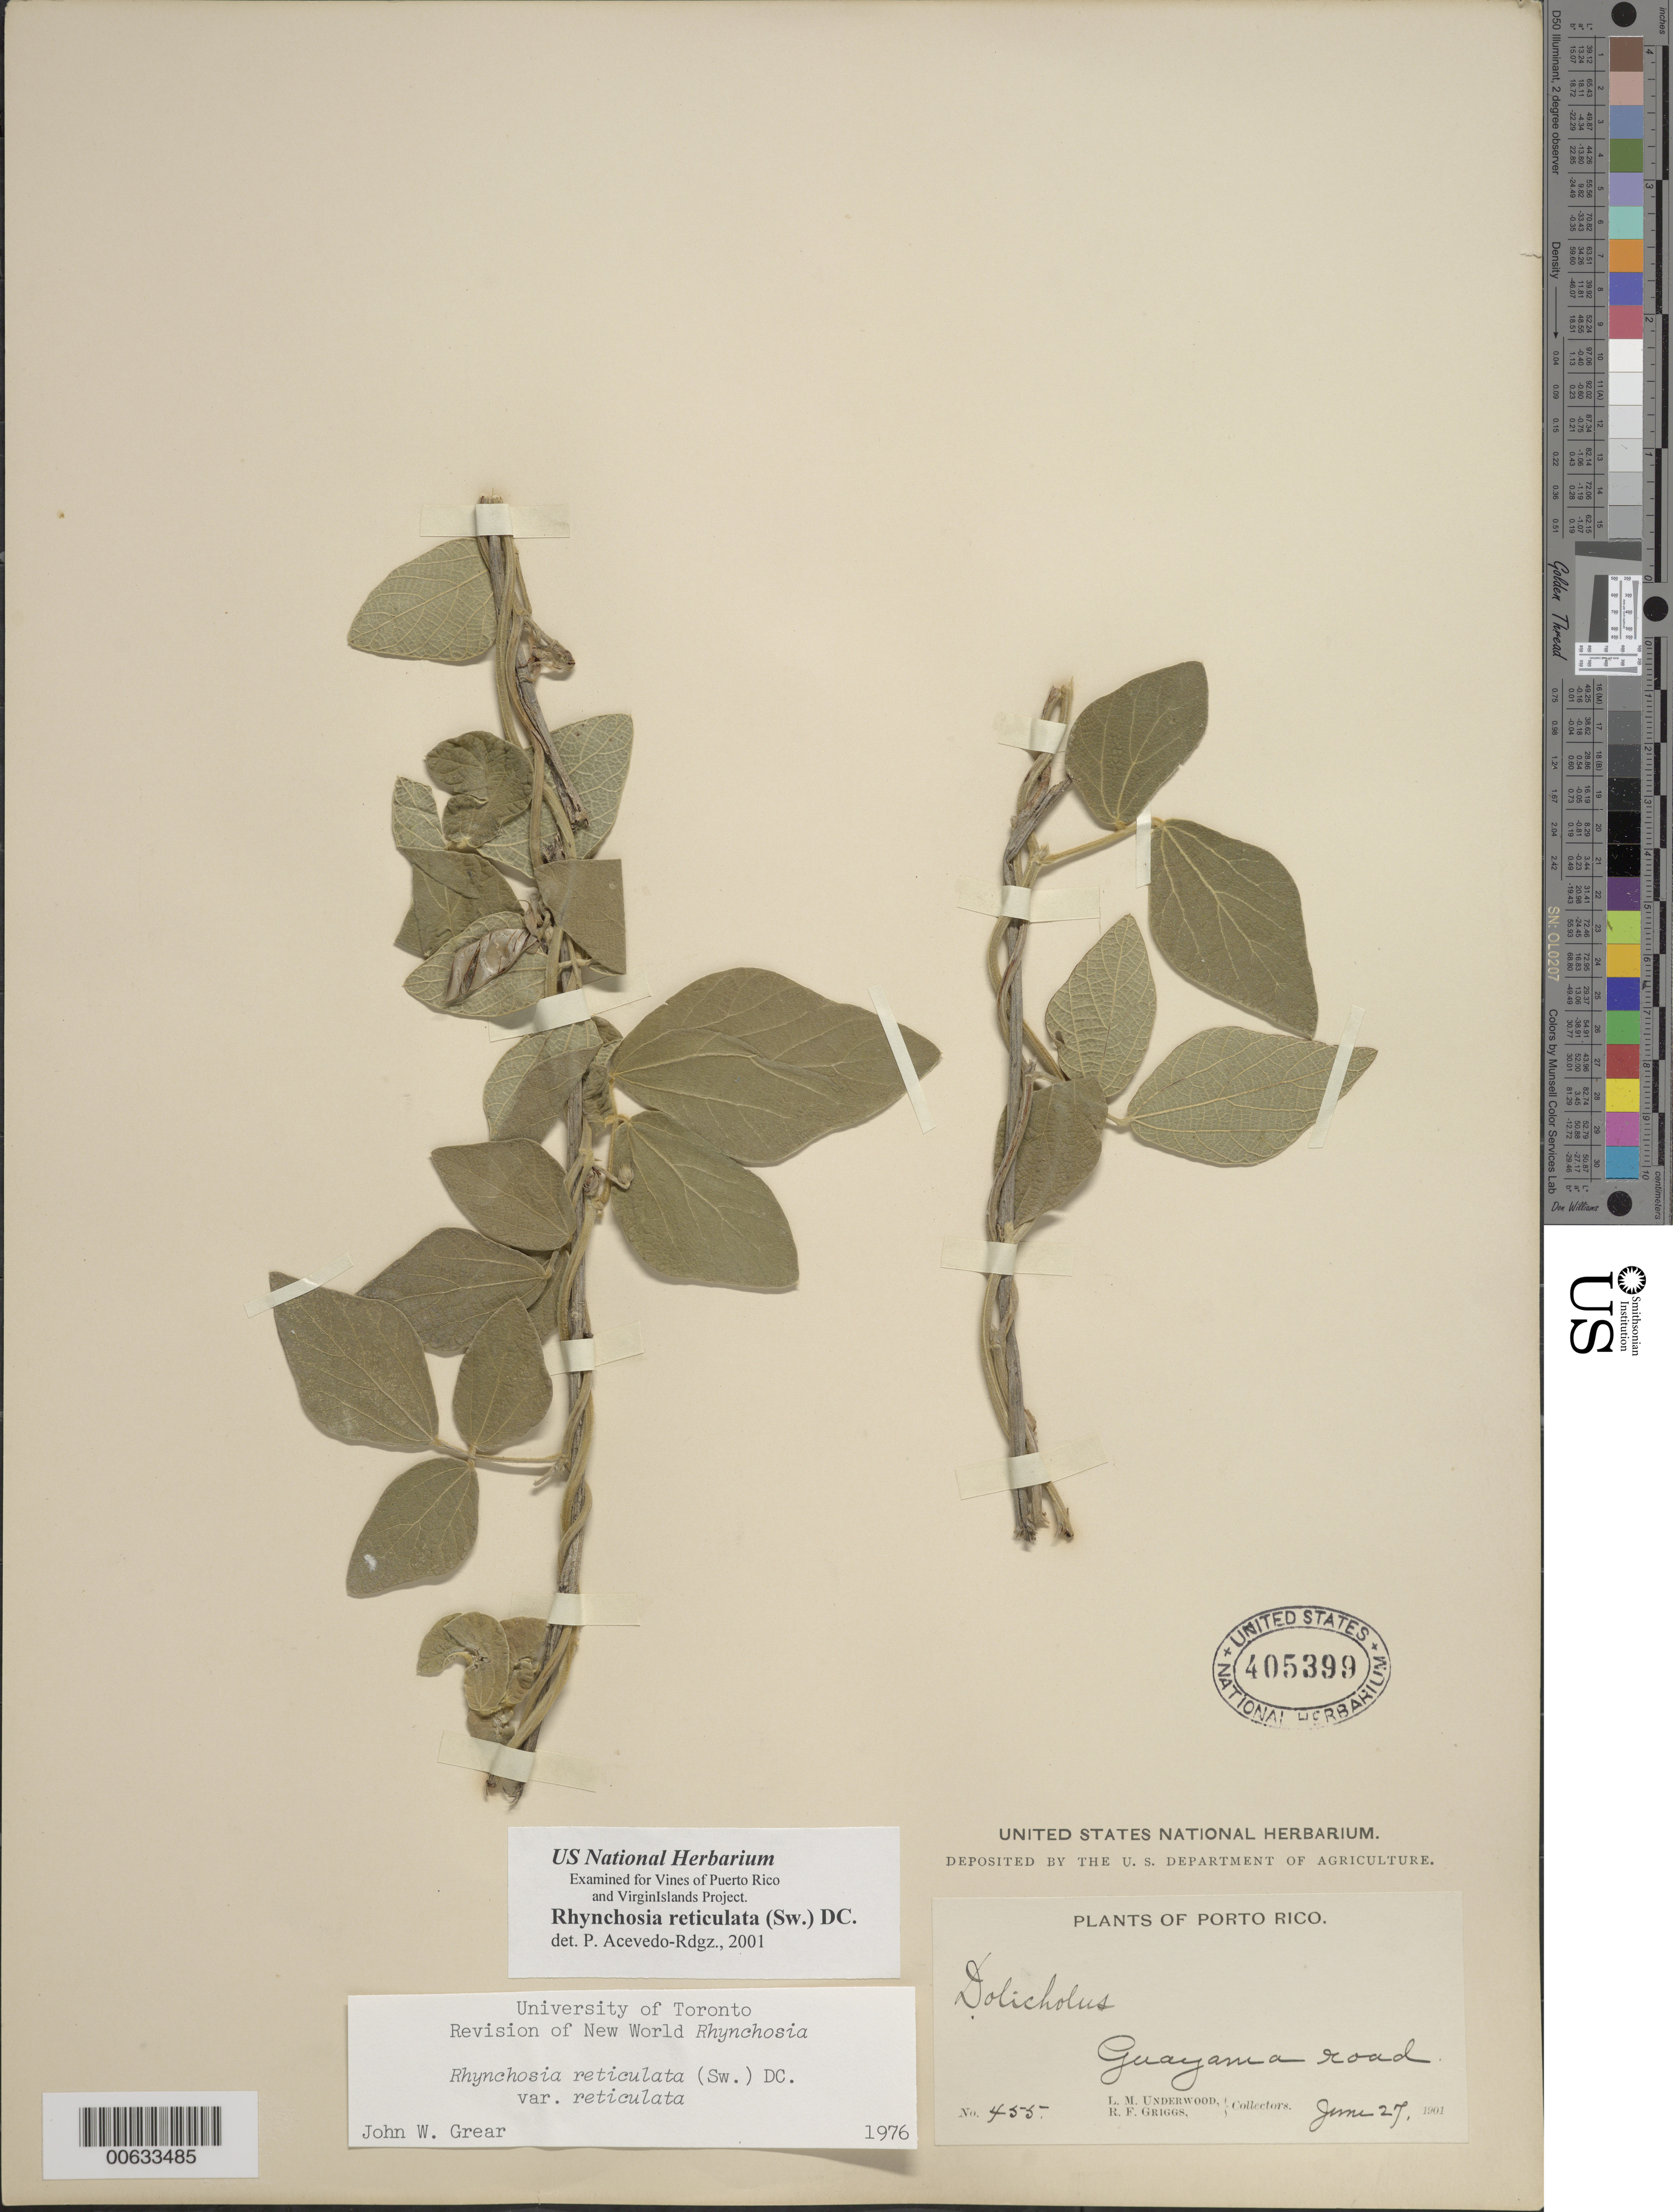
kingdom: Plantae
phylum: Tracheophyta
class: Magnoliopsida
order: Fabales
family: Fabaceae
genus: Rhynchosia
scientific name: Rhynchosia reticulata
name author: (Sw.) DC.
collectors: L. M. Underwood & R. F. Griggs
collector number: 455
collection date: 1901-06-27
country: Puerto Rico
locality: Guayama road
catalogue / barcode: US 405399